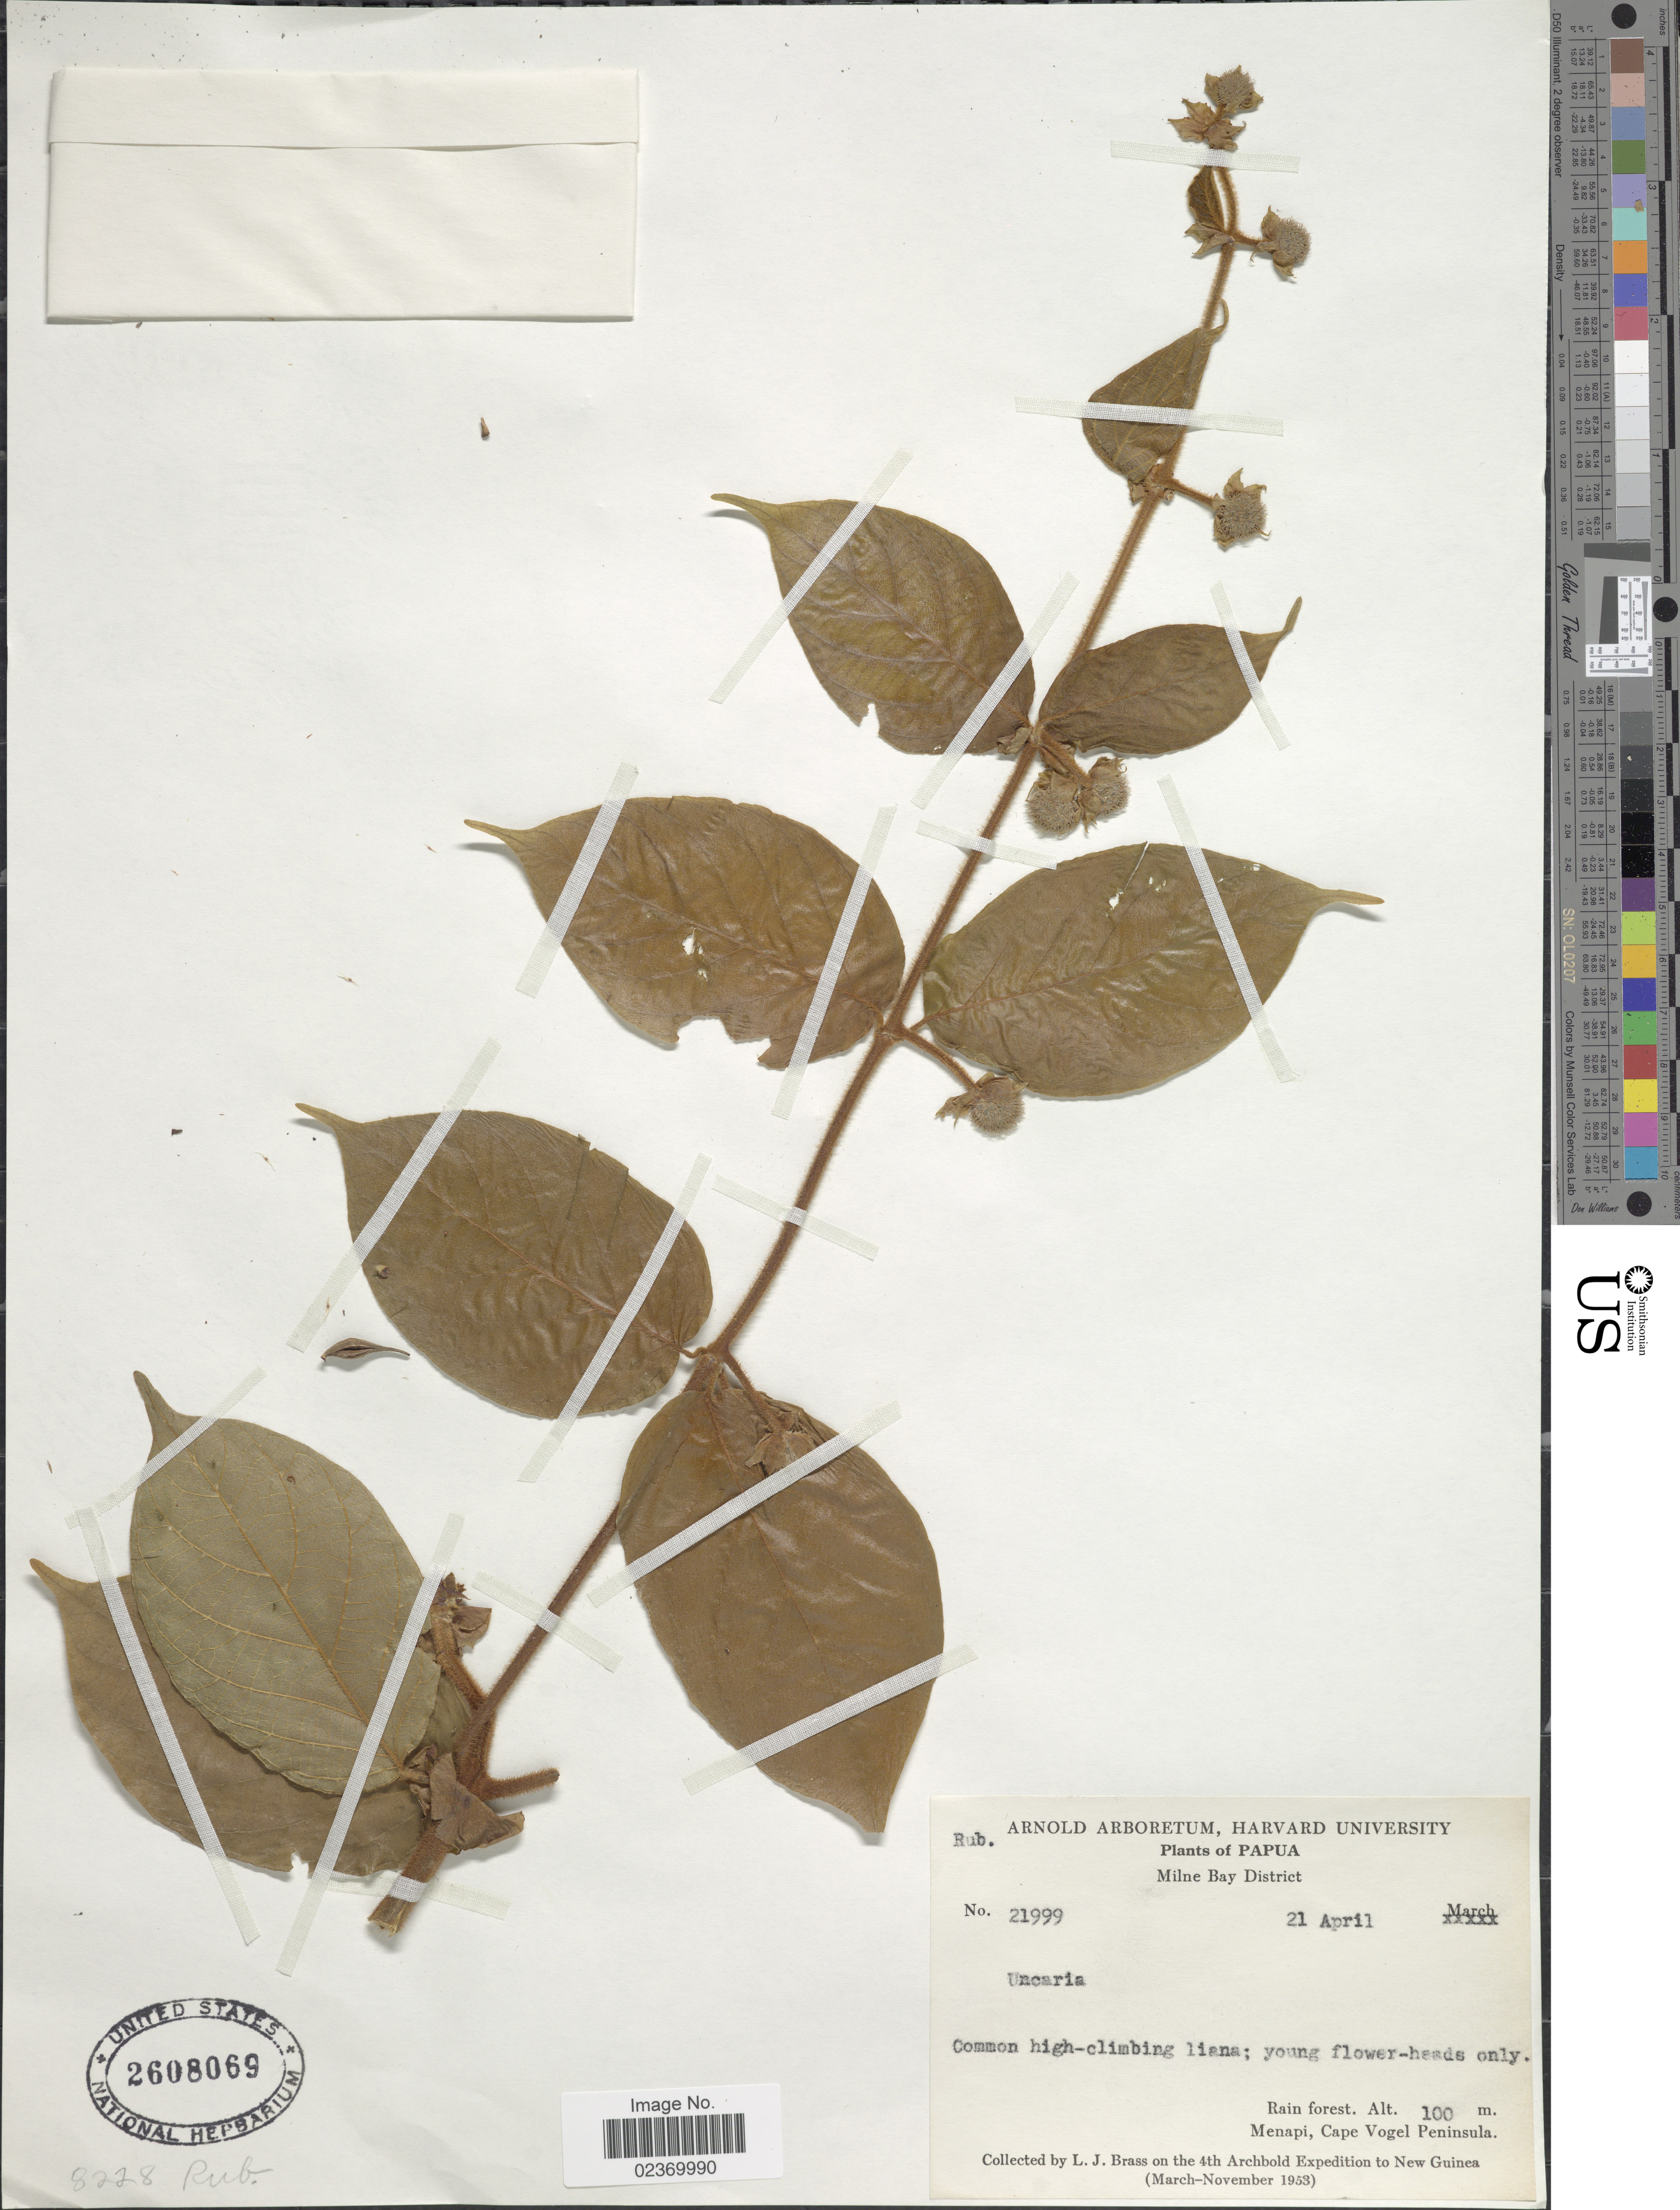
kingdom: Plantae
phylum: Tracheophyta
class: Magnoliopsida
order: Gentianales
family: Rubiaceae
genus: Uncaria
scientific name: Uncaria sp.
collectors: L. J. Brass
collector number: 21999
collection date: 1953-04-21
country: Papua New Guinea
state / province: Milne Bay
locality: New Guinea, Milne Bay District, Rain forest, Menapi, Cape Vogel Peninsula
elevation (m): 100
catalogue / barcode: US 2608069